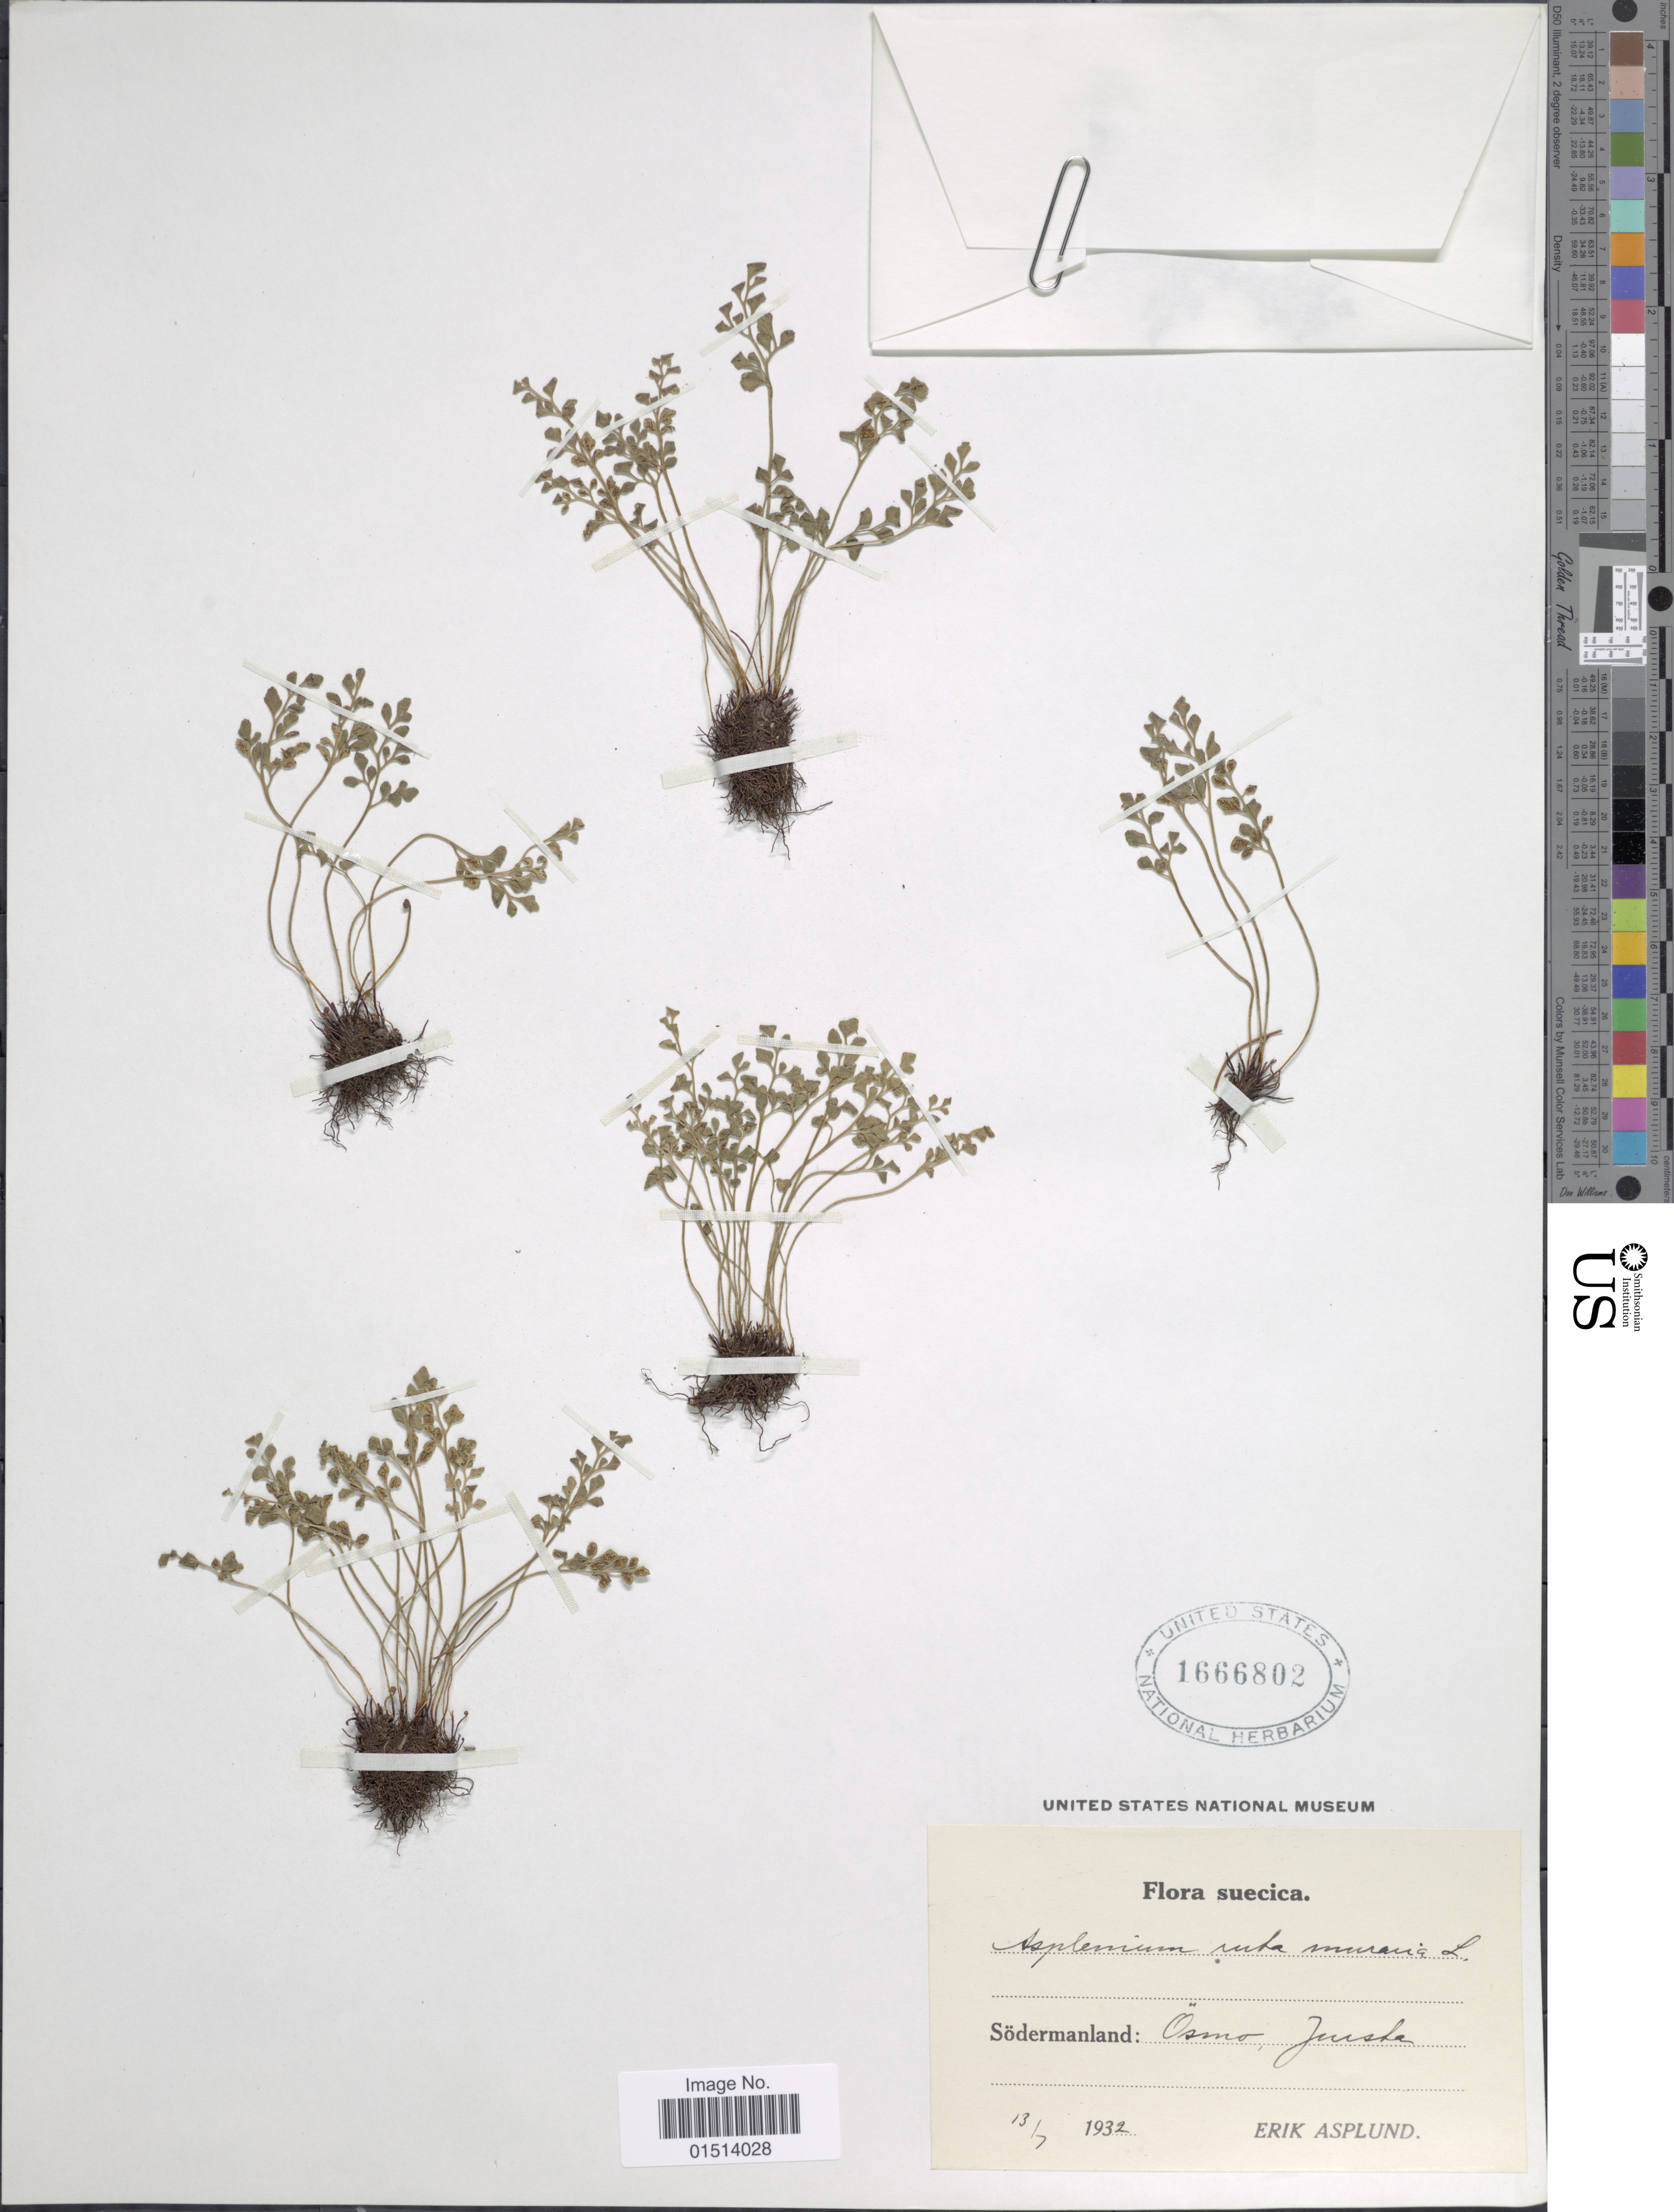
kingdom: Plantae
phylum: Tracheophyta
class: Polypodiopsida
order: Polypodiales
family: Aspleniaceae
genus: Asplenium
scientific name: Asplenium ruta-muraria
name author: L.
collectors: E. Asplund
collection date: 1932-07-13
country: Sweden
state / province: Sodermanland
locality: Jursta, Ösmo parish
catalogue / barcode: US 16666802